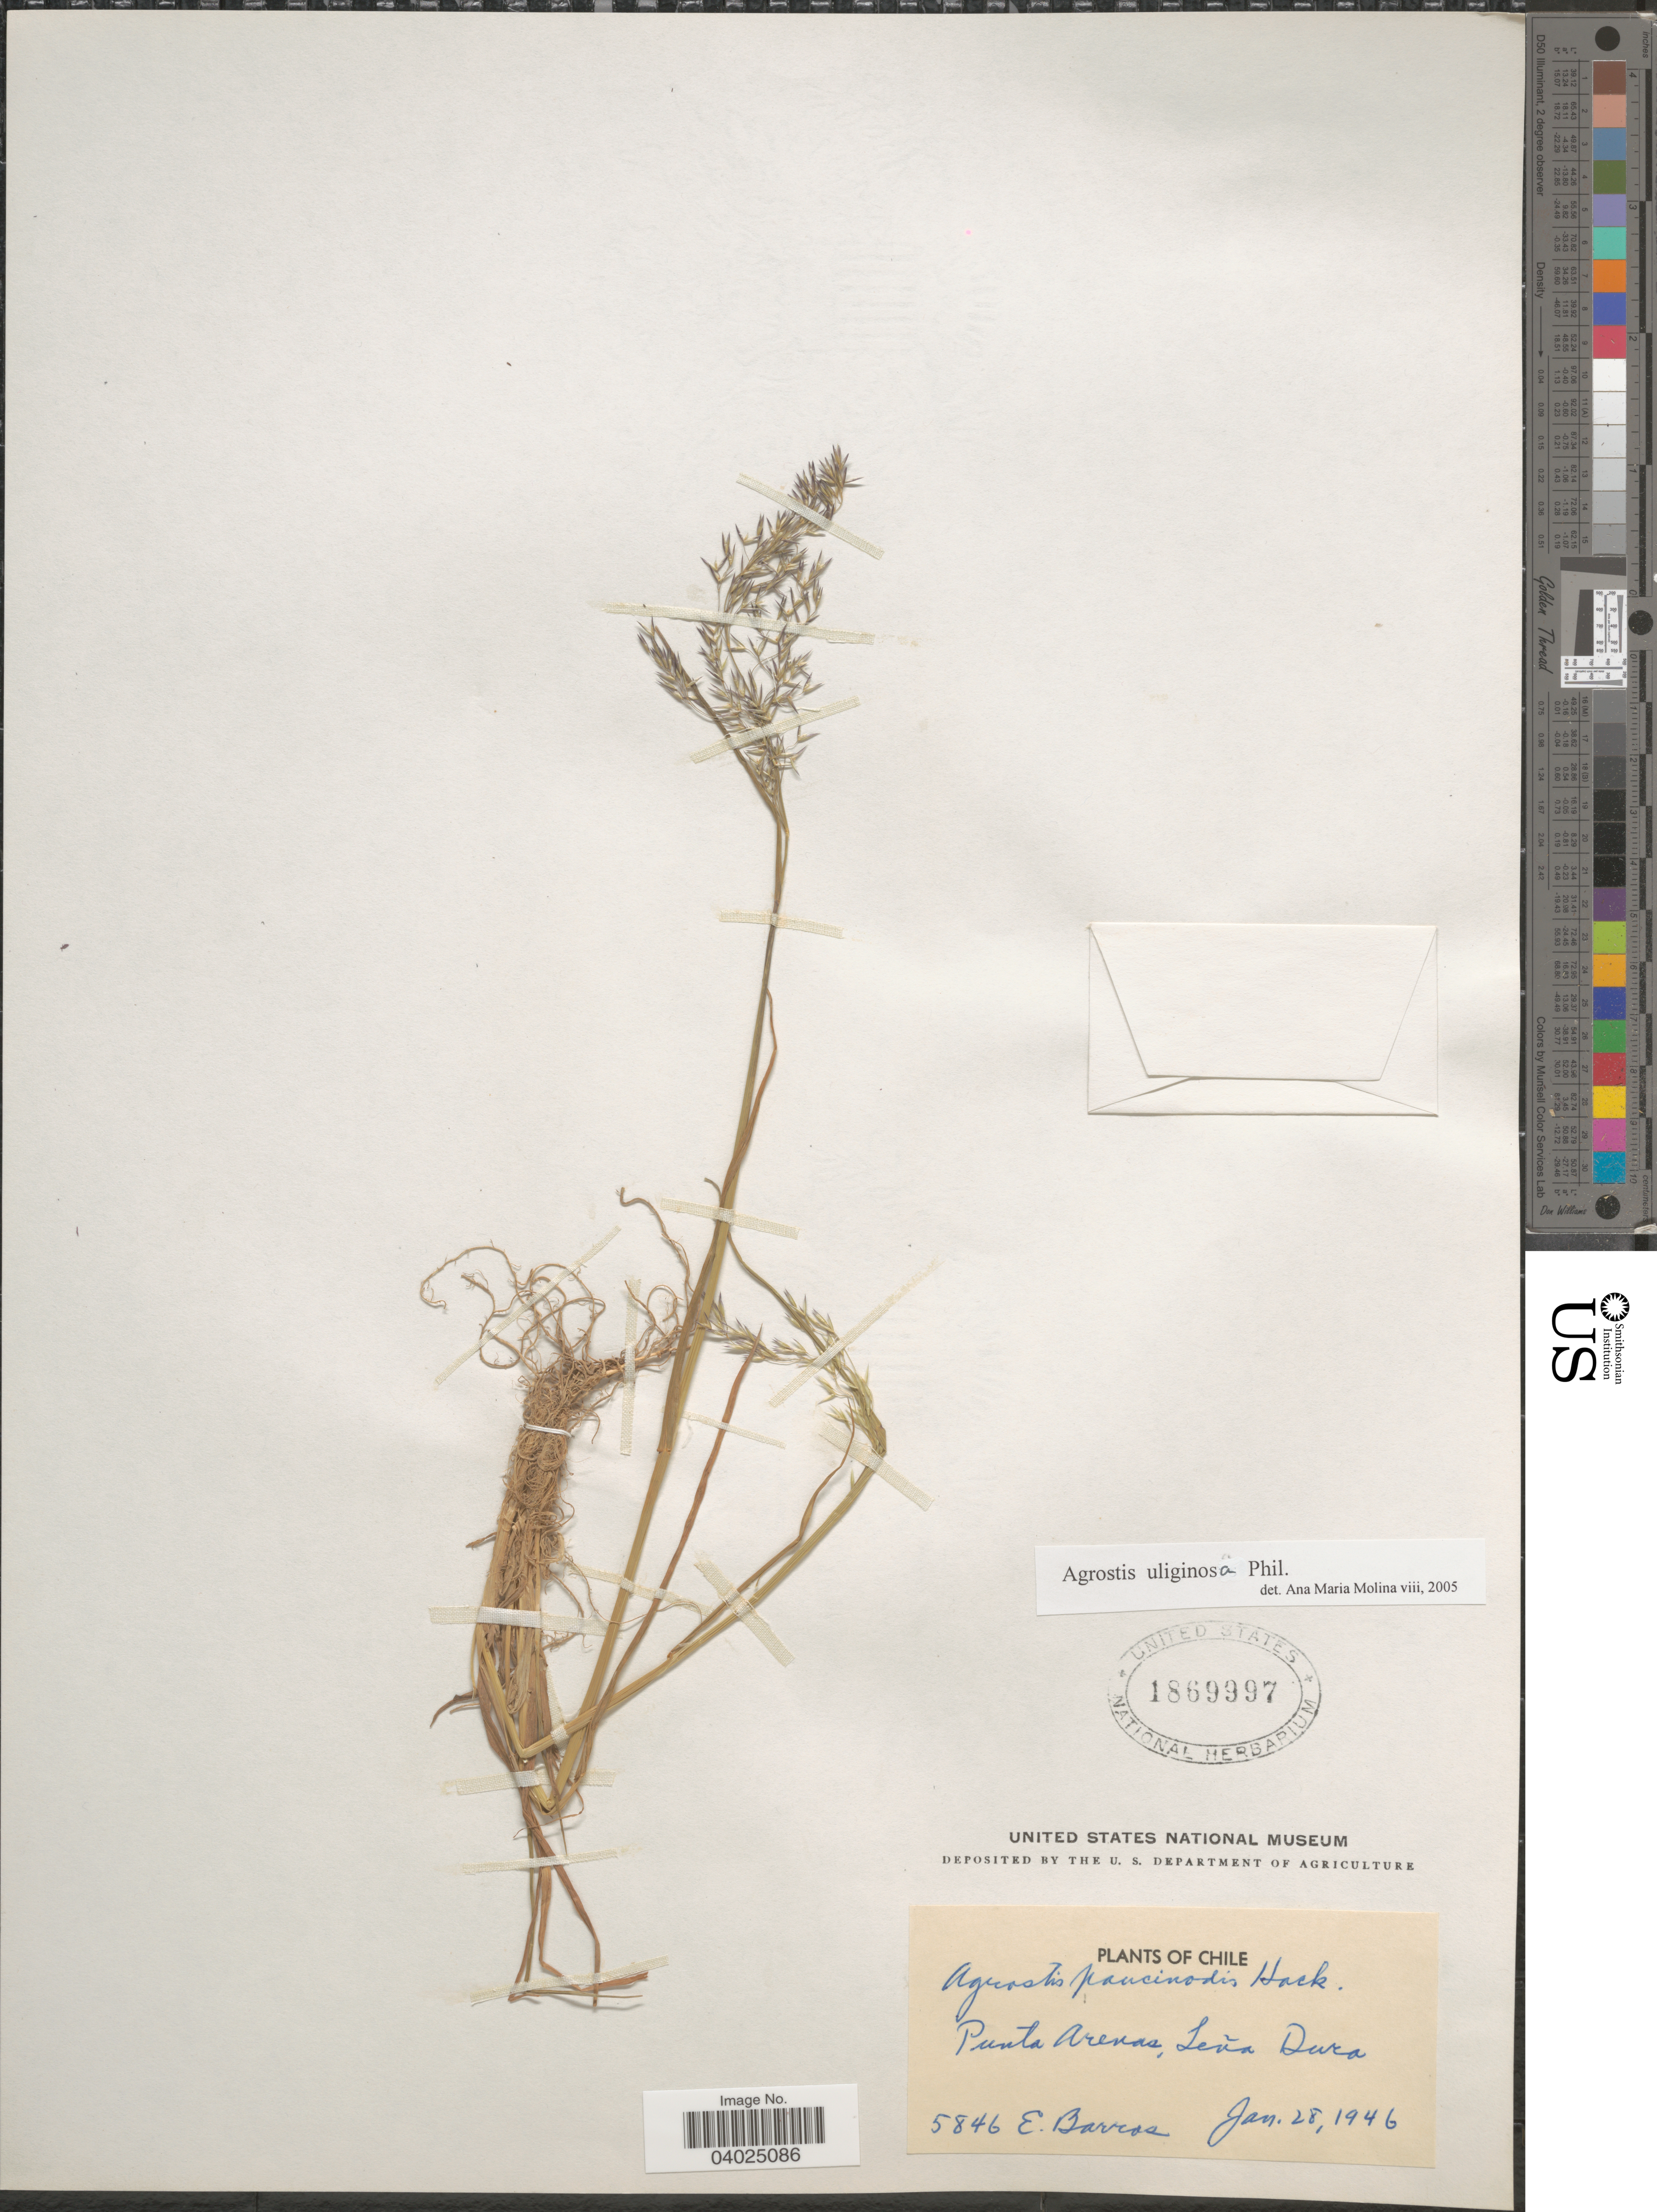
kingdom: Plantae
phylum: Tracheophyta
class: Liliopsida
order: Poales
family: Poaceae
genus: Agrostis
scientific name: Agrostis uliginosa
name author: Phil.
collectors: E. Barros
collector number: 5846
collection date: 1946-01-28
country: Chile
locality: Punta Arenas, Leña Dura.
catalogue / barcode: US 1869997